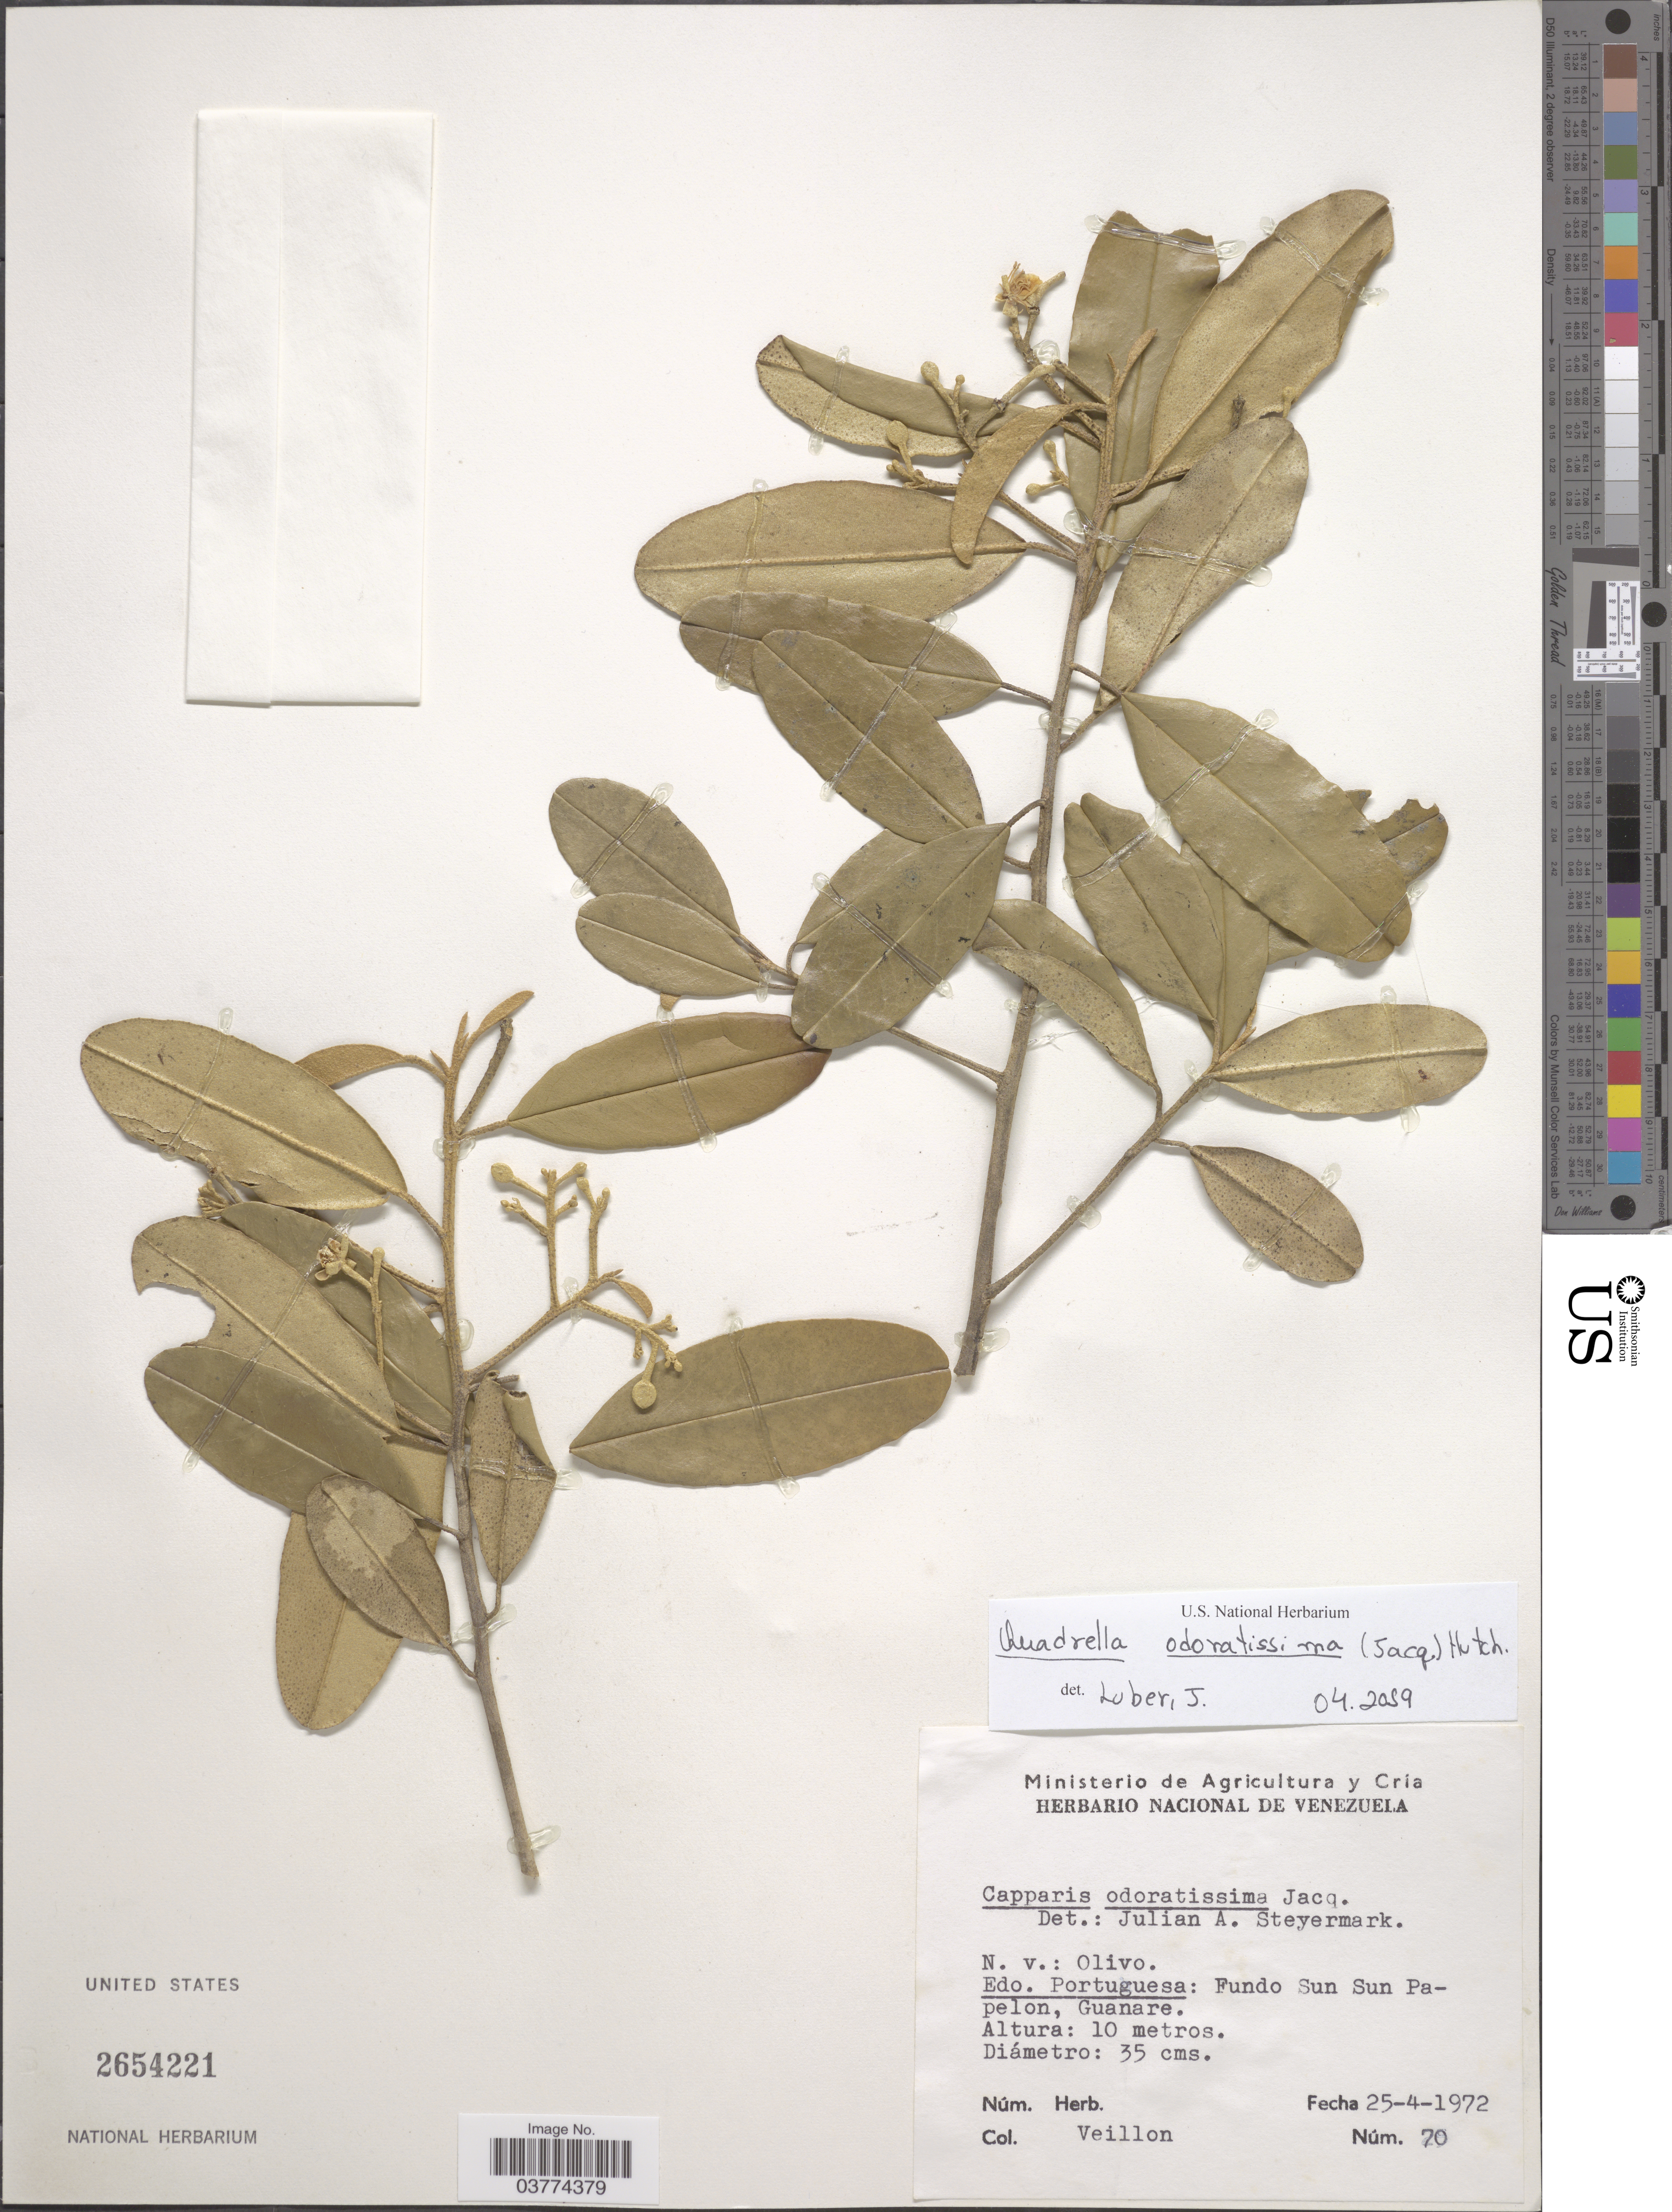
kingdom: Plantae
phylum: Tracheophyta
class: Magnoliopsida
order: Brassicales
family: Capparaceae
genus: Quadrella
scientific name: Quadrella odoratissima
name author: (Jacq.) Hutch.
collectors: -. Veillon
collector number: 70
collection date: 1972-04-25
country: Venezuela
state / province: Portuguesa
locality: Fundo Sun Sun Papelon, Guanare.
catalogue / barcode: US 2654221